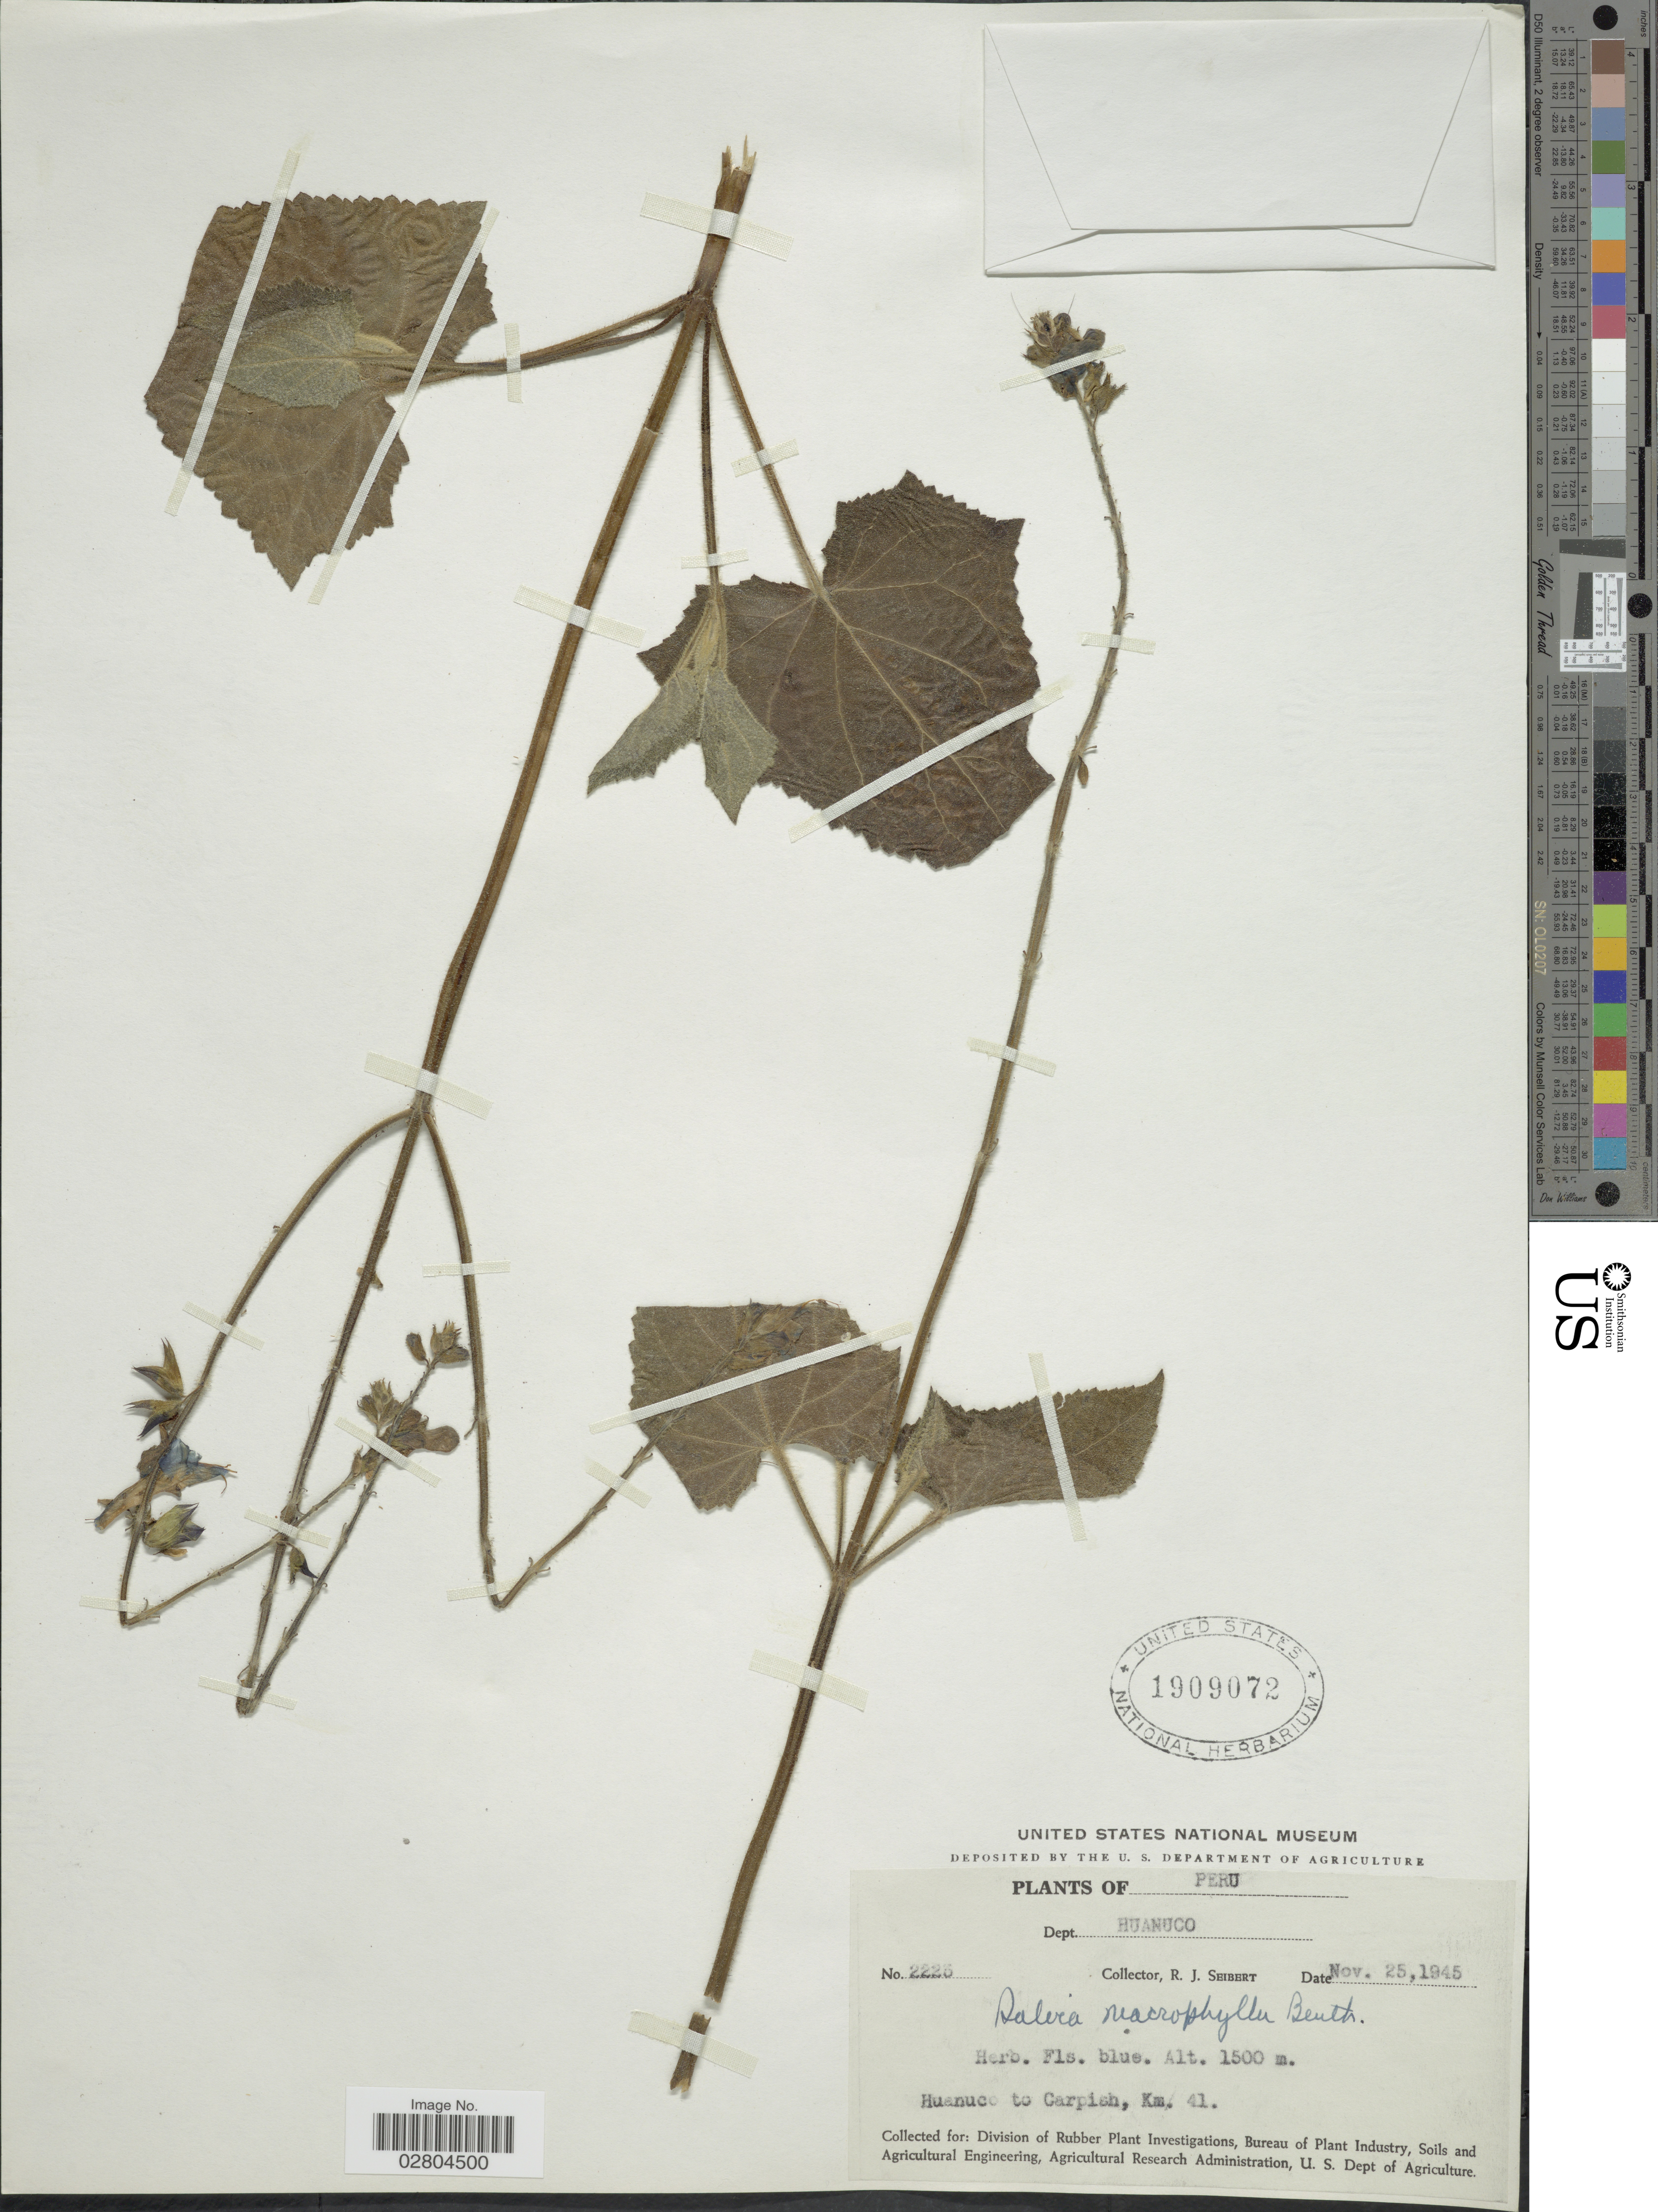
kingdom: Plantae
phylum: Tracheophyta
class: Magnoliopsida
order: Lamiales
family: Lamiaceae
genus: Salvia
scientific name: Salvia macrophylla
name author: Benth.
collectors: R. J. Seibert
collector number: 2223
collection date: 1945-11-25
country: Peru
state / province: Huánuco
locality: Dept. Huanuco. Huanuco to Carpish, Km. 41.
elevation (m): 1500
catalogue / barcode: US 1909072